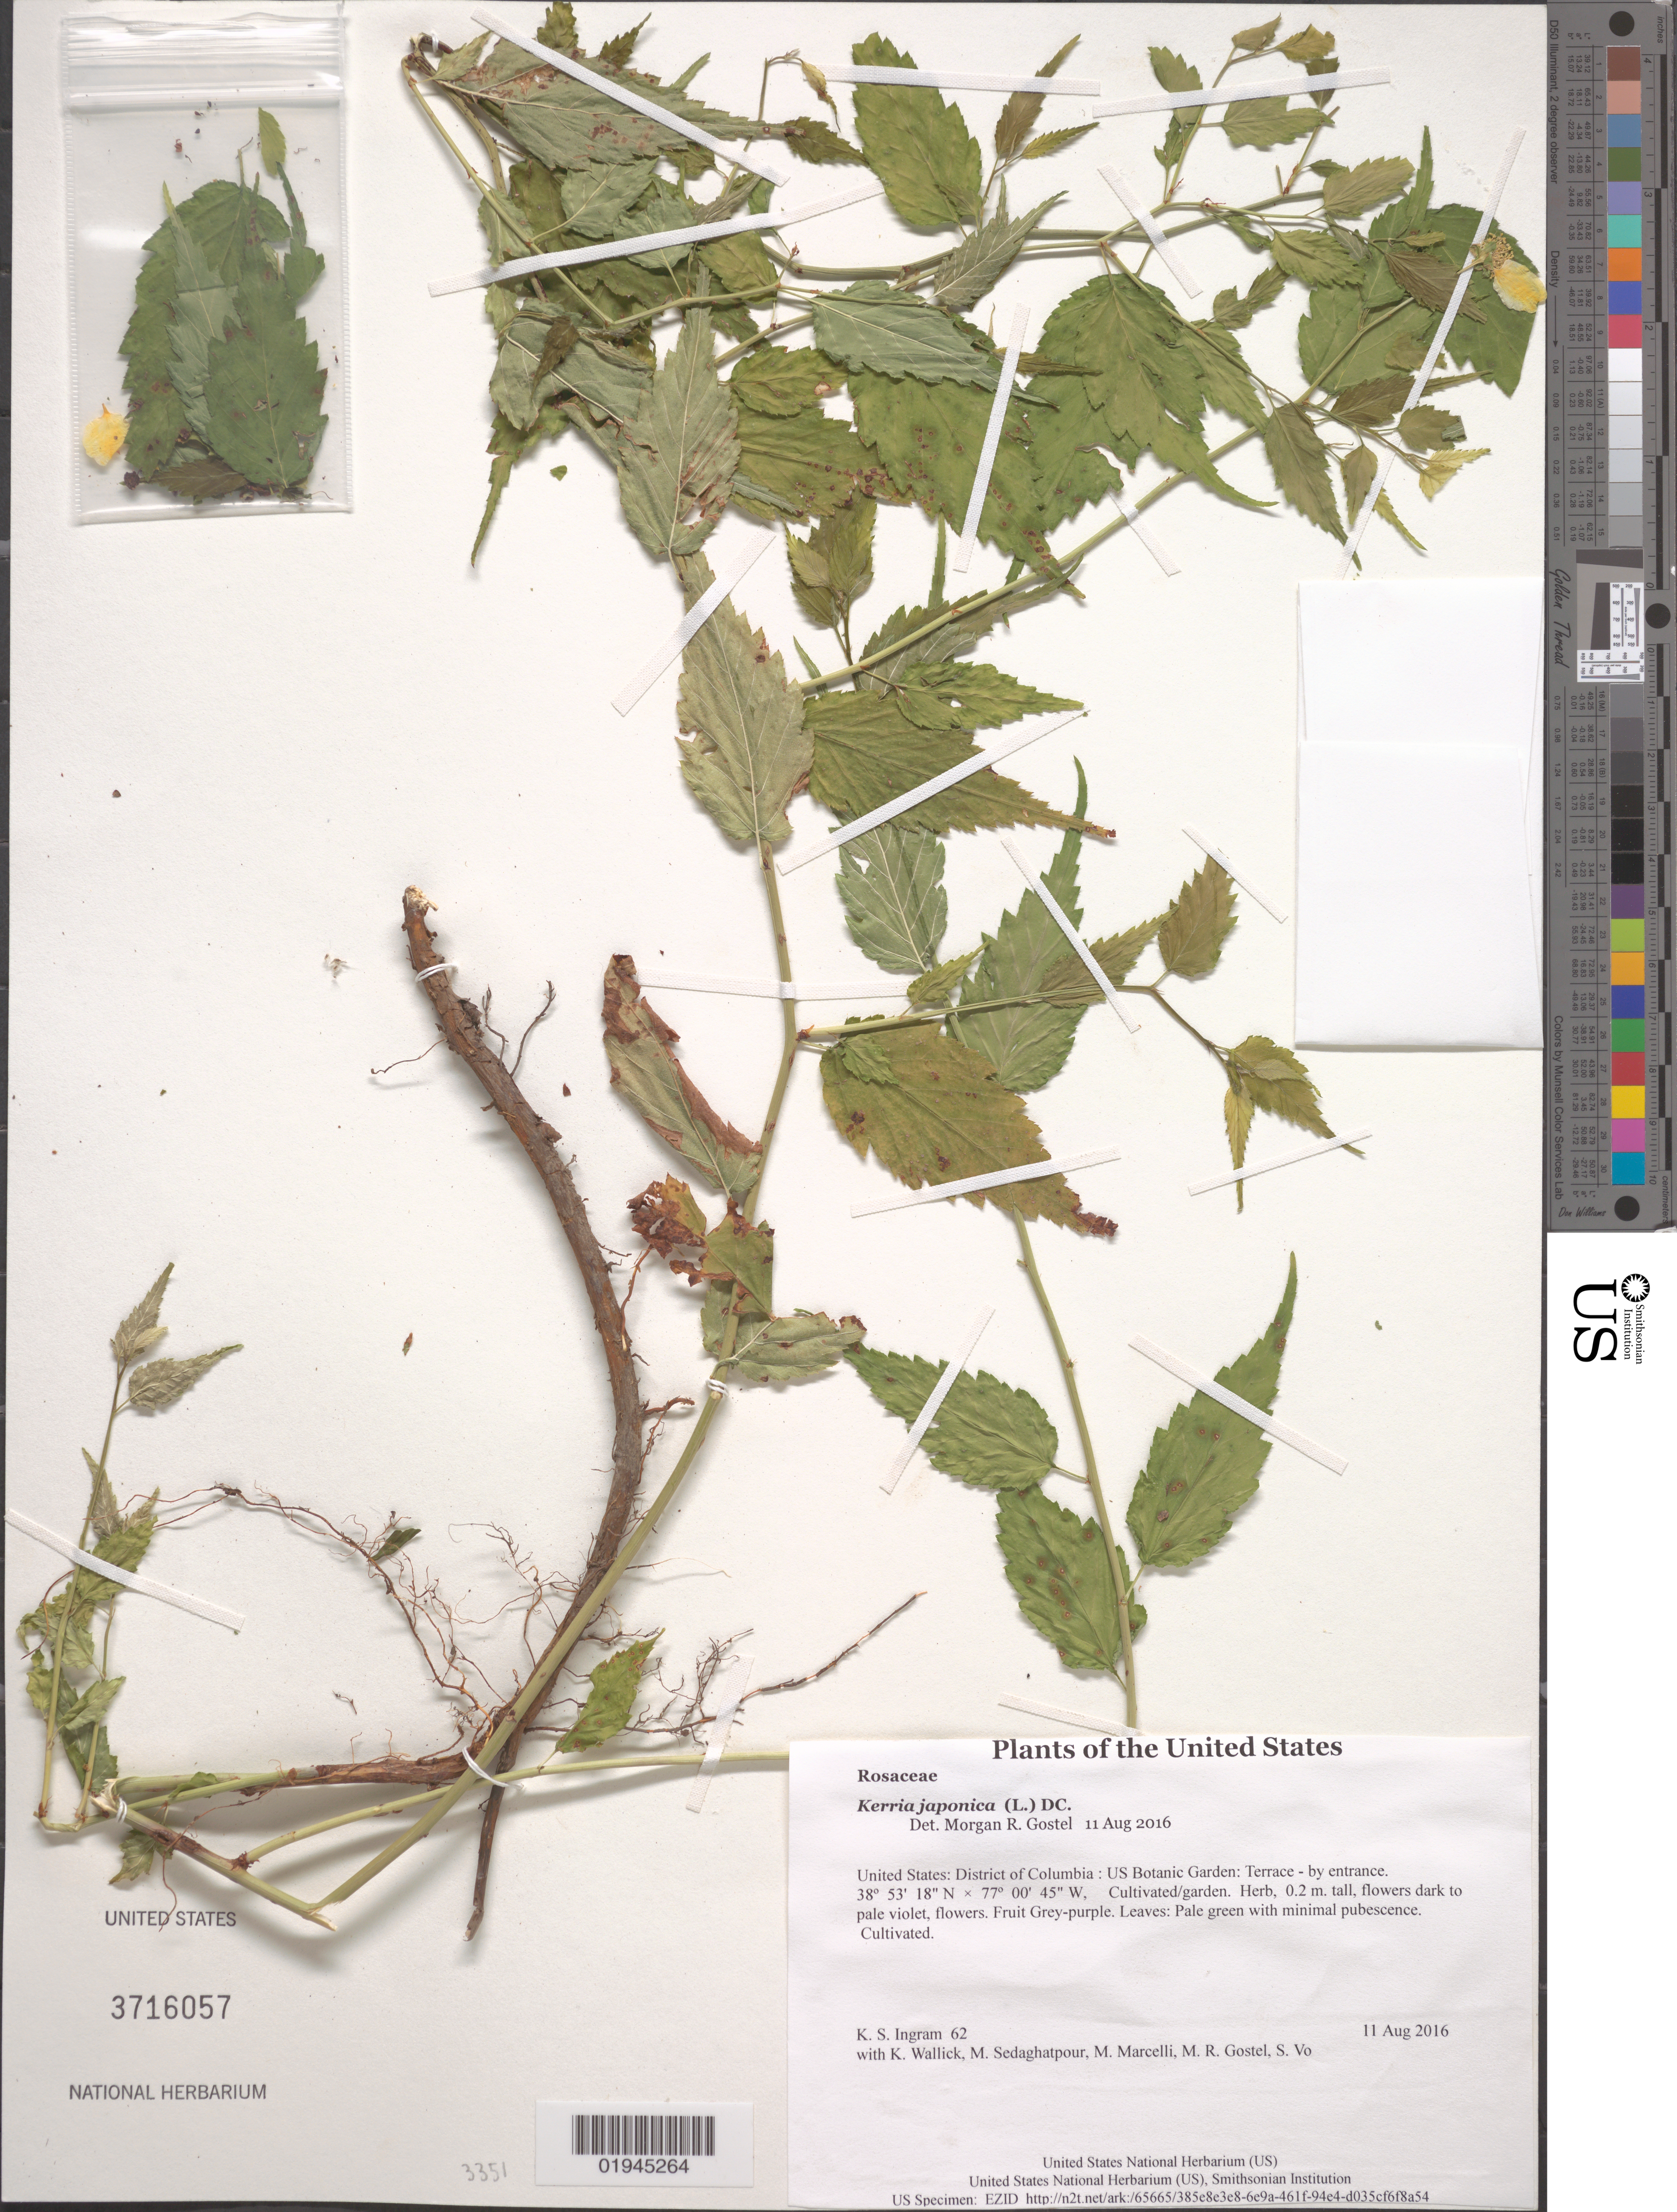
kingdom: Plantae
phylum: Tracheophyta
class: Magnoliopsida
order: Rosales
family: Rosaceae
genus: Kerria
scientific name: Kerria japonica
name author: (L.) DC.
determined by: Gostel, Morgan R., (BRIT), Botanical Research Institute of Texas (UNITED STATES)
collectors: K. S. Ingram, K. Wallick, M. Sedaghatpour, M. Marcelli, M. R. Gostel & S. Vo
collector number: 62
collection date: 2016-08-11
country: United States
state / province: District of Columbia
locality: US Botanic Garden: Terrace - by entrance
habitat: Cultivated/garden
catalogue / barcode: US 3716057